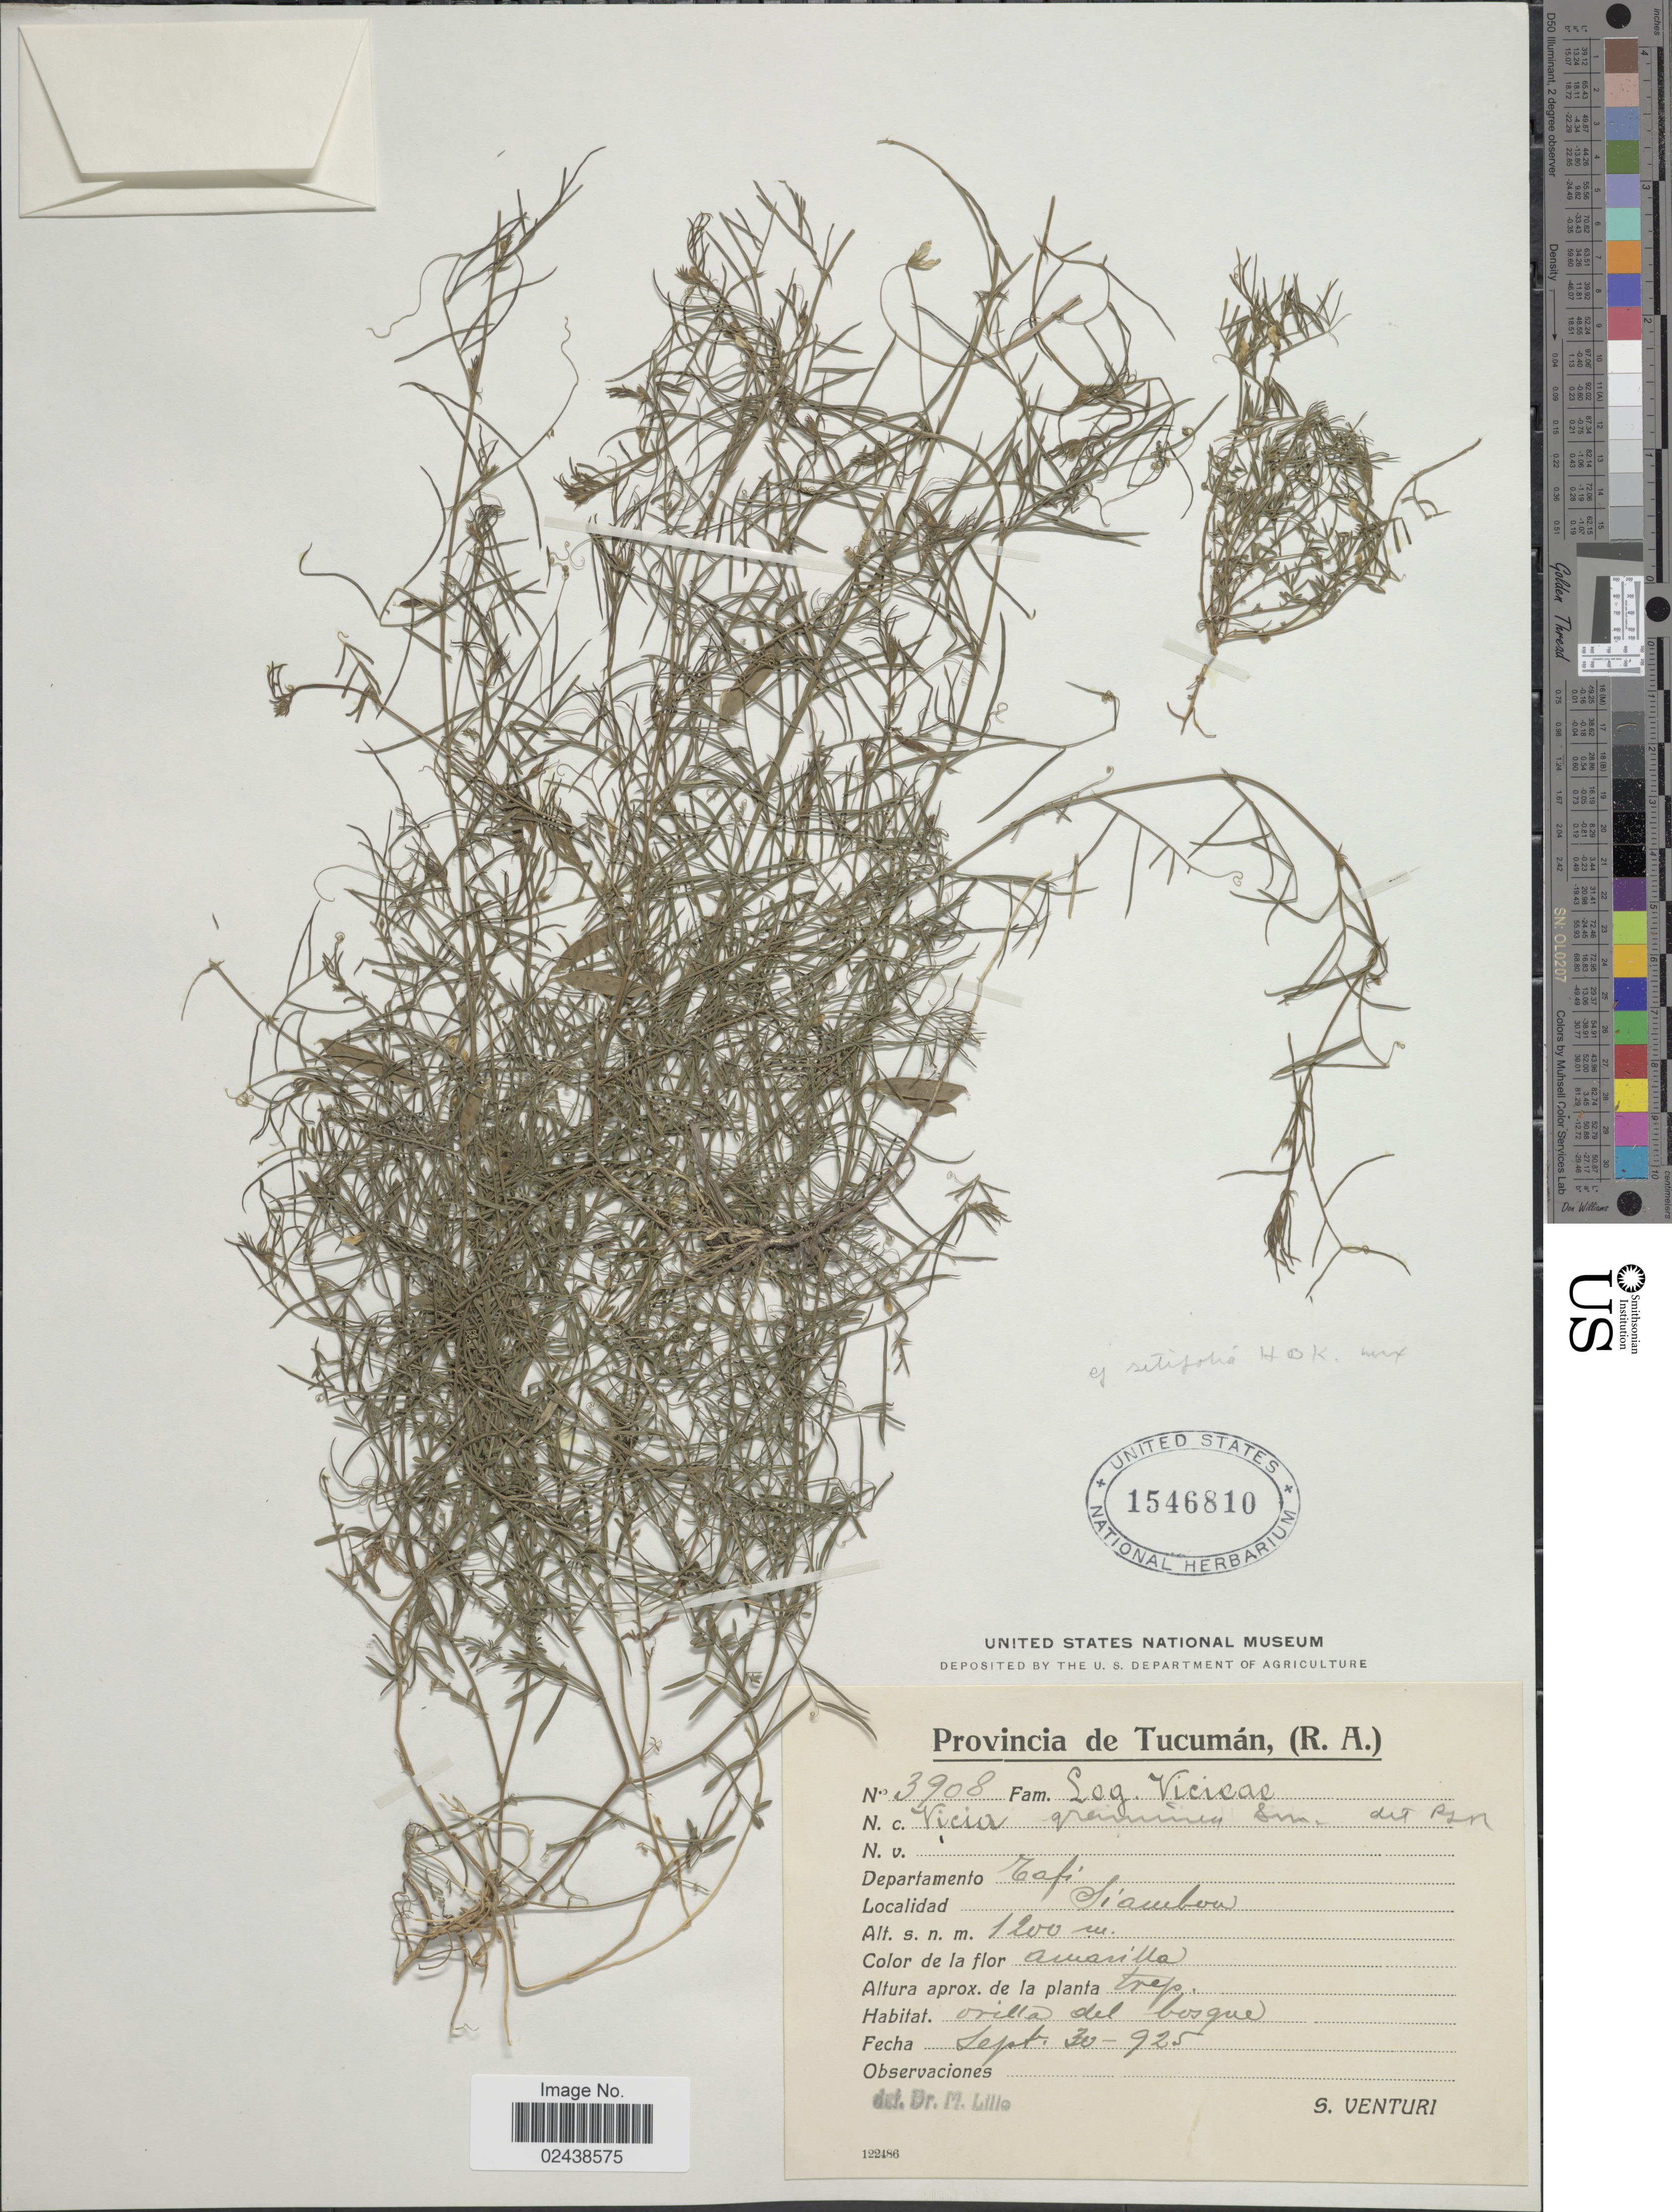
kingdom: Plantae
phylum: Tracheophyta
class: Magnoliopsida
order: Fabales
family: Fabaceae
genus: Vicia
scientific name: Vicia graminea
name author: Sm.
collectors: S. Venturi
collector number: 3908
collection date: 1925-09-30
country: Argentina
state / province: Tucuman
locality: Departamento Tafi. Siambon.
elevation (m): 1200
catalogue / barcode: US 1546810